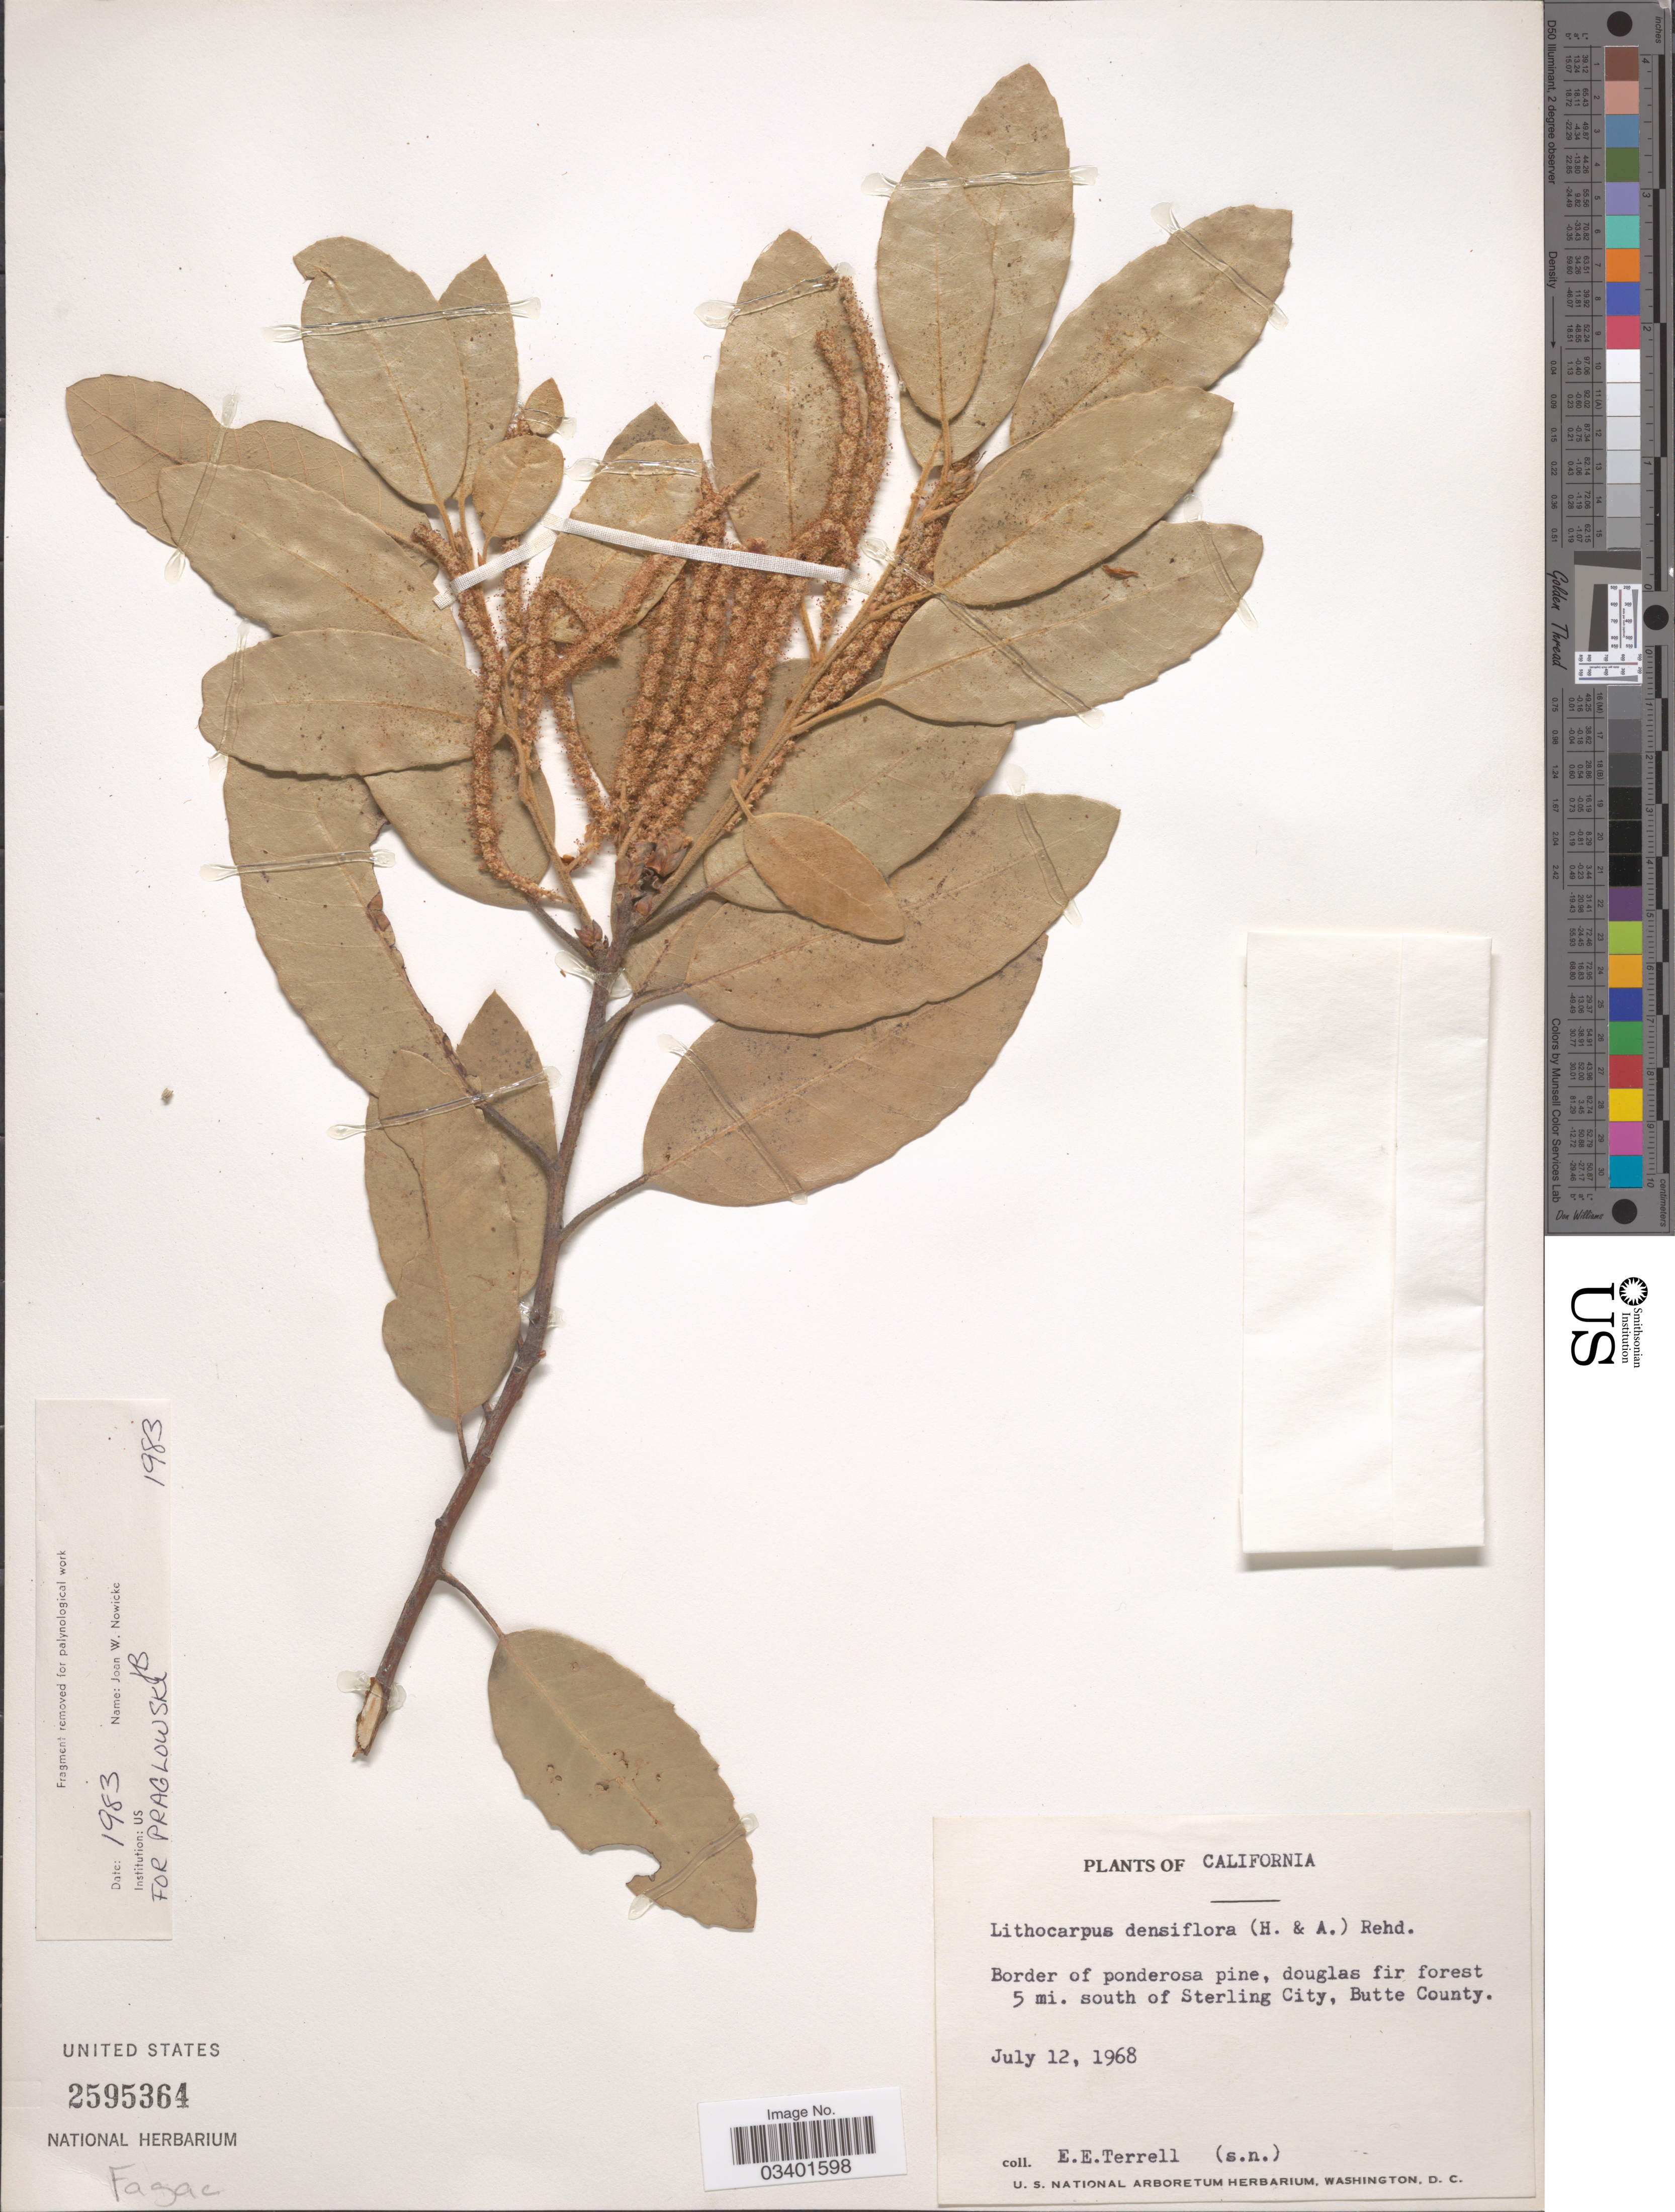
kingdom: Plantae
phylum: Tracheophyta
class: Magnoliopsida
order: Fagales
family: Fagaceae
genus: Notholithocarpus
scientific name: Notholithocarpus densiflorus var. densiflorus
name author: (Hook. & Arn.) P. S. Manos et al.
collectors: E. E. Terrell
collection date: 1968-07-12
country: United States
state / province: California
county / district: Butte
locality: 5 mi. south of Sterling City, Butte County.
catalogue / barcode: US 2595364